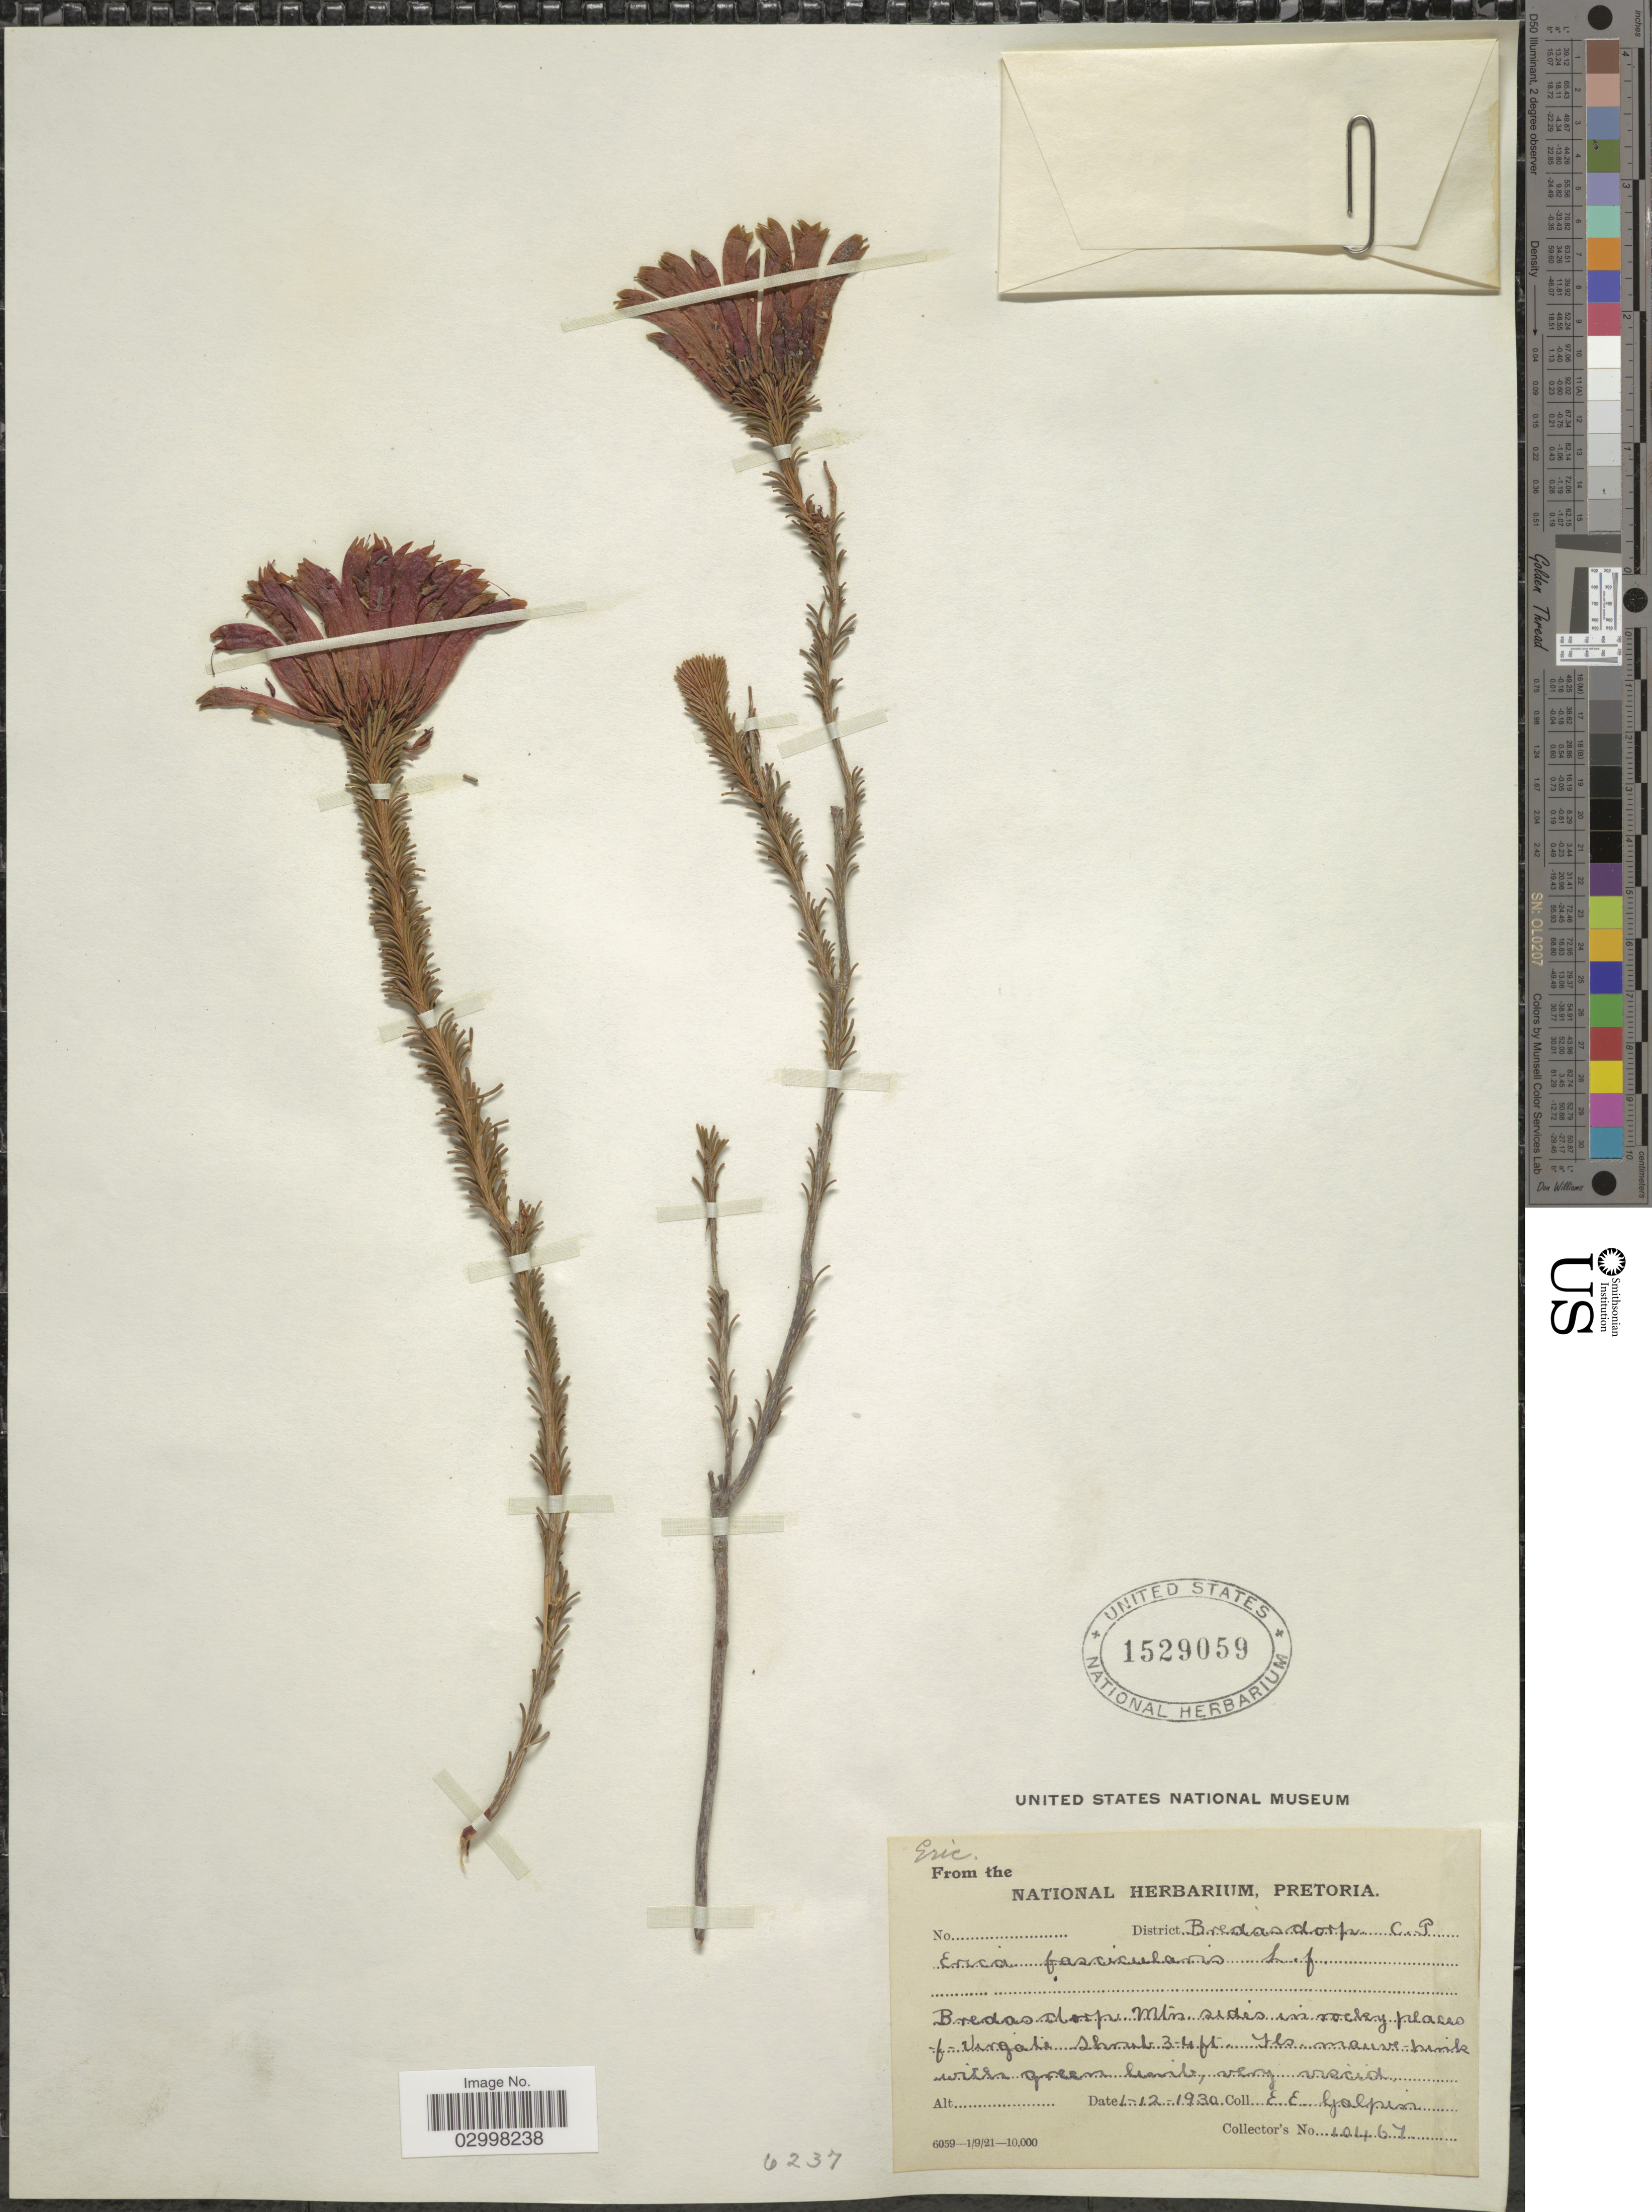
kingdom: Plantae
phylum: Tracheophyta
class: Magnoliopsida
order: Ericales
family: Ericaceae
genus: Erica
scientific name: Erica fascicularis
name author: L. f.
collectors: E. Galpin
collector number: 10467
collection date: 1930-12-01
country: South Africa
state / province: Western Cape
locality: District Bredasdorp. Bredasdorp Mtn sides in rocky places.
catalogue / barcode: US 1529059